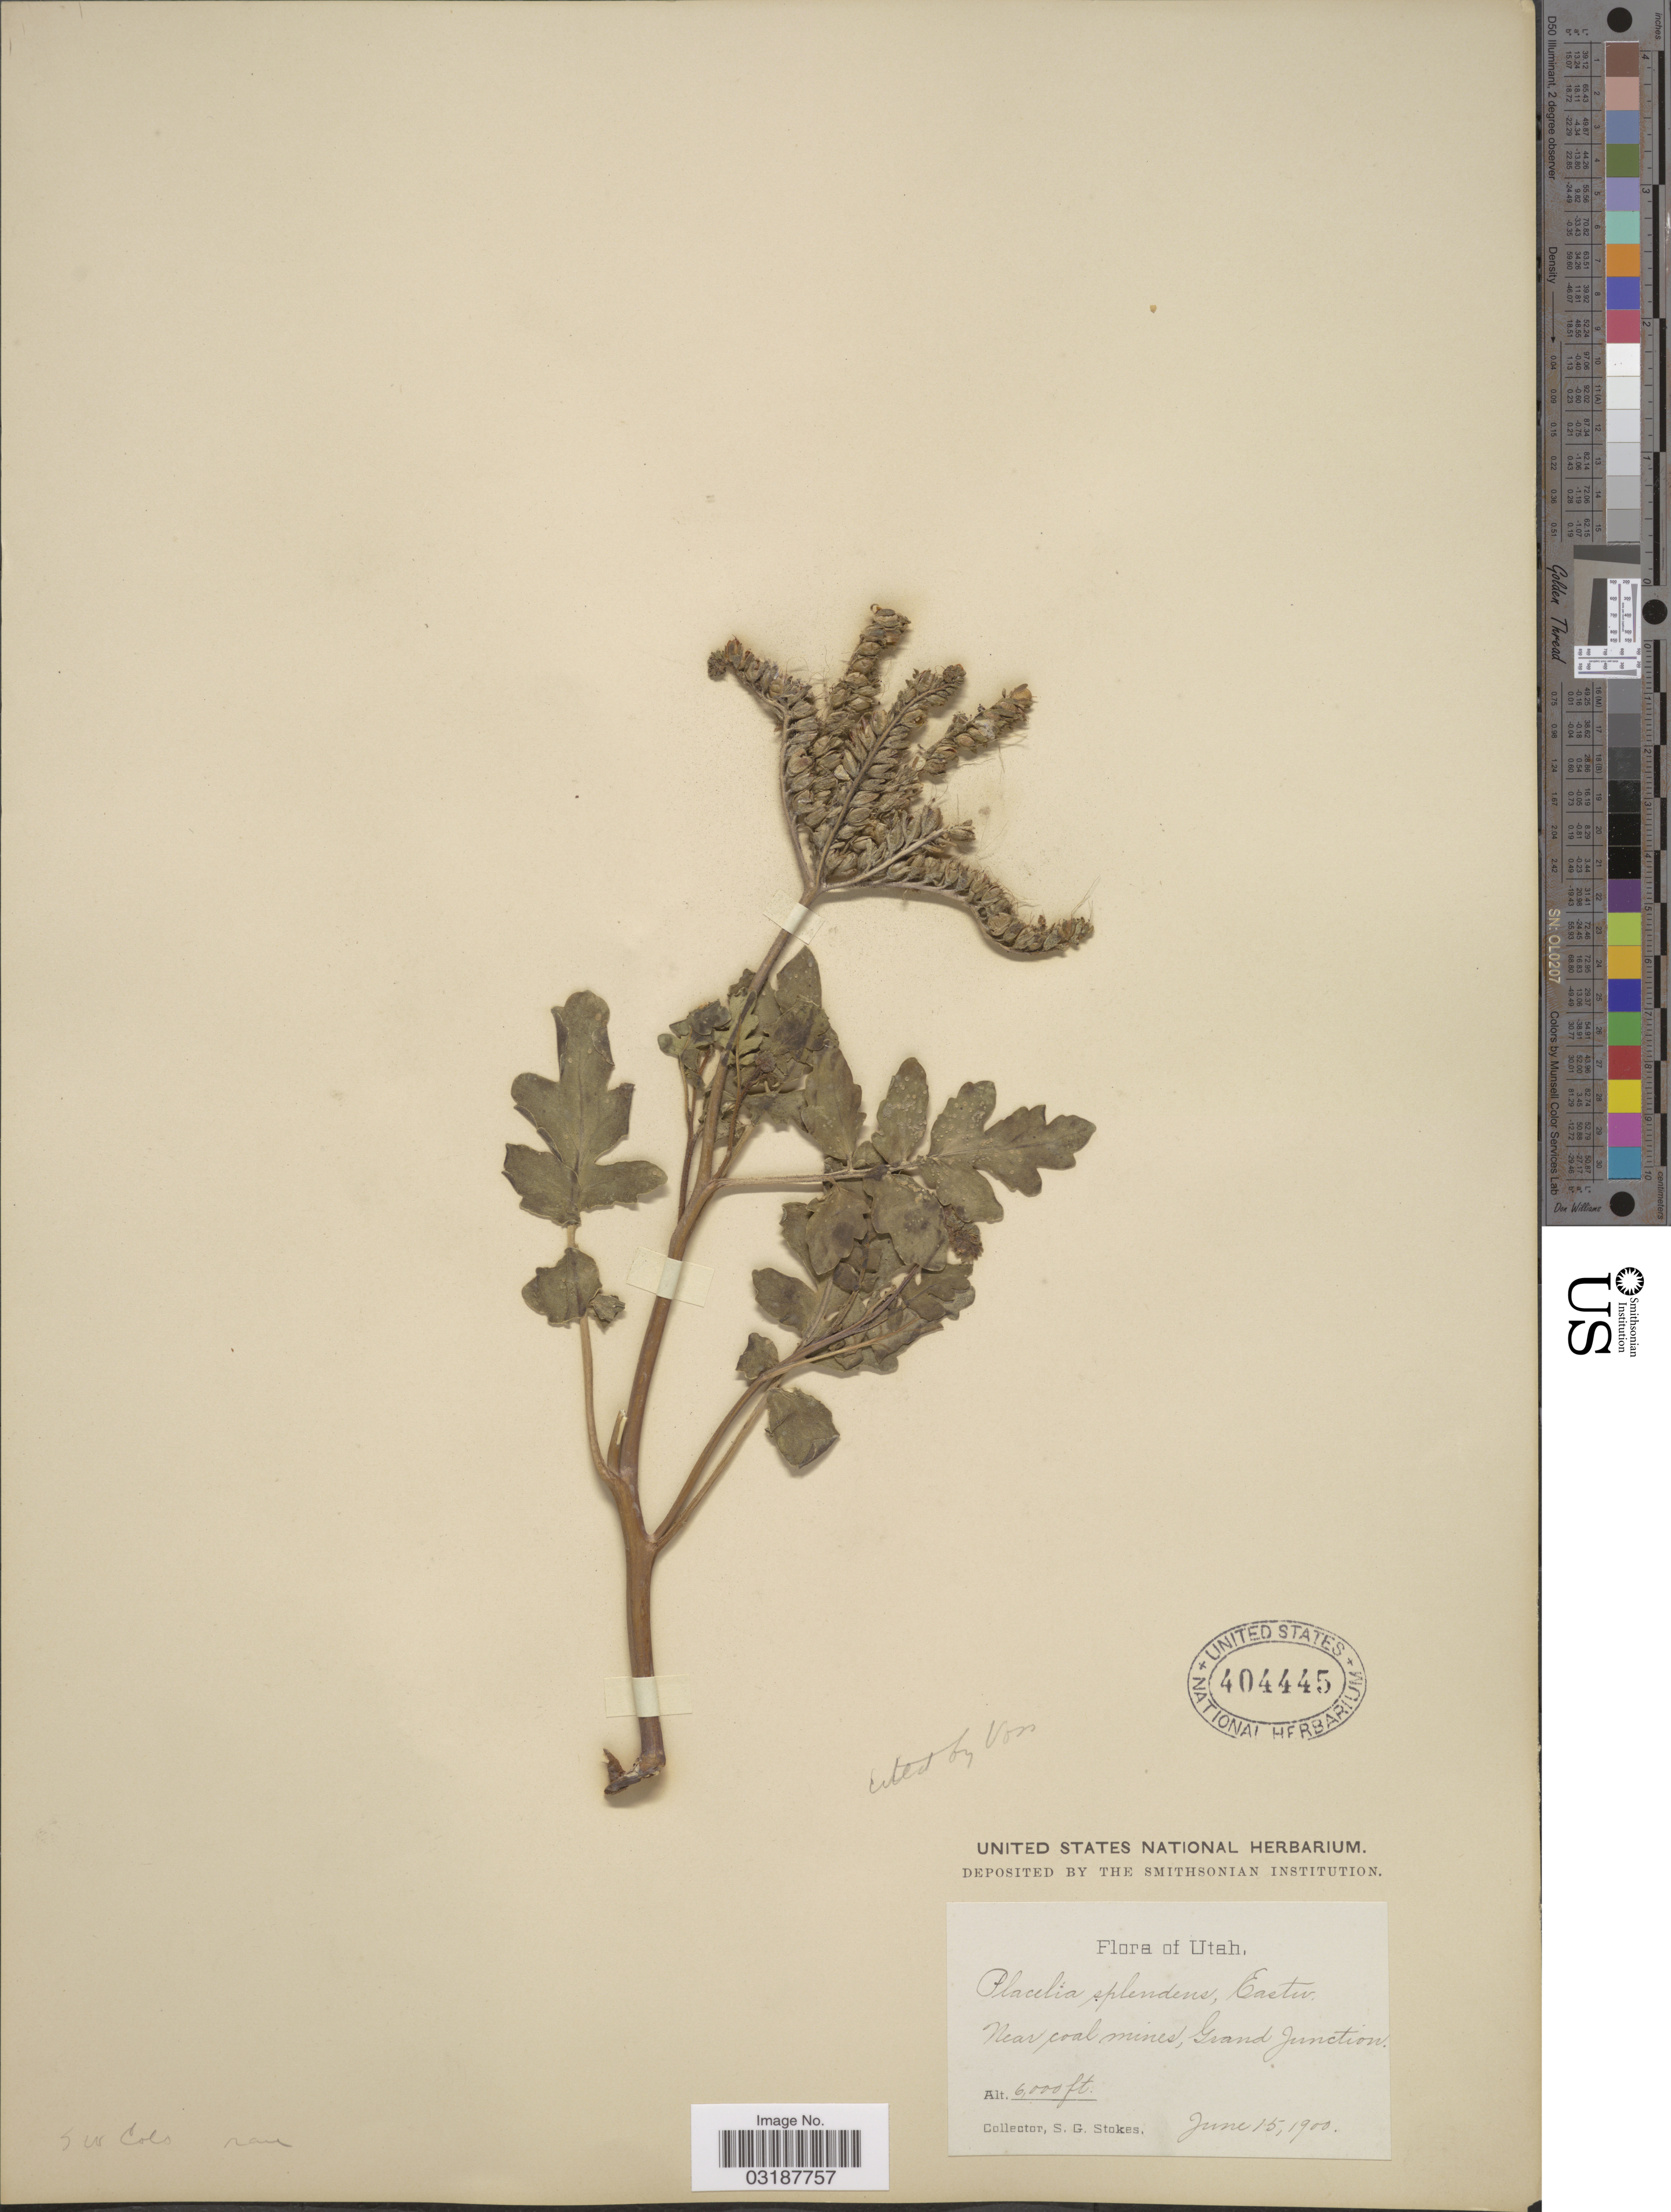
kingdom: Plantae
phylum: Tracheophyta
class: Magnoliopsida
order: Boraginales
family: Hydrophyllaceae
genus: Phacelia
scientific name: Phacelia splendens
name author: Eastw.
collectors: S. G. Stokes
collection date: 1900-06-15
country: United States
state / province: Utah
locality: Near coal mines, Grand Junction.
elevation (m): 1829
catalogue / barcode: US 404445